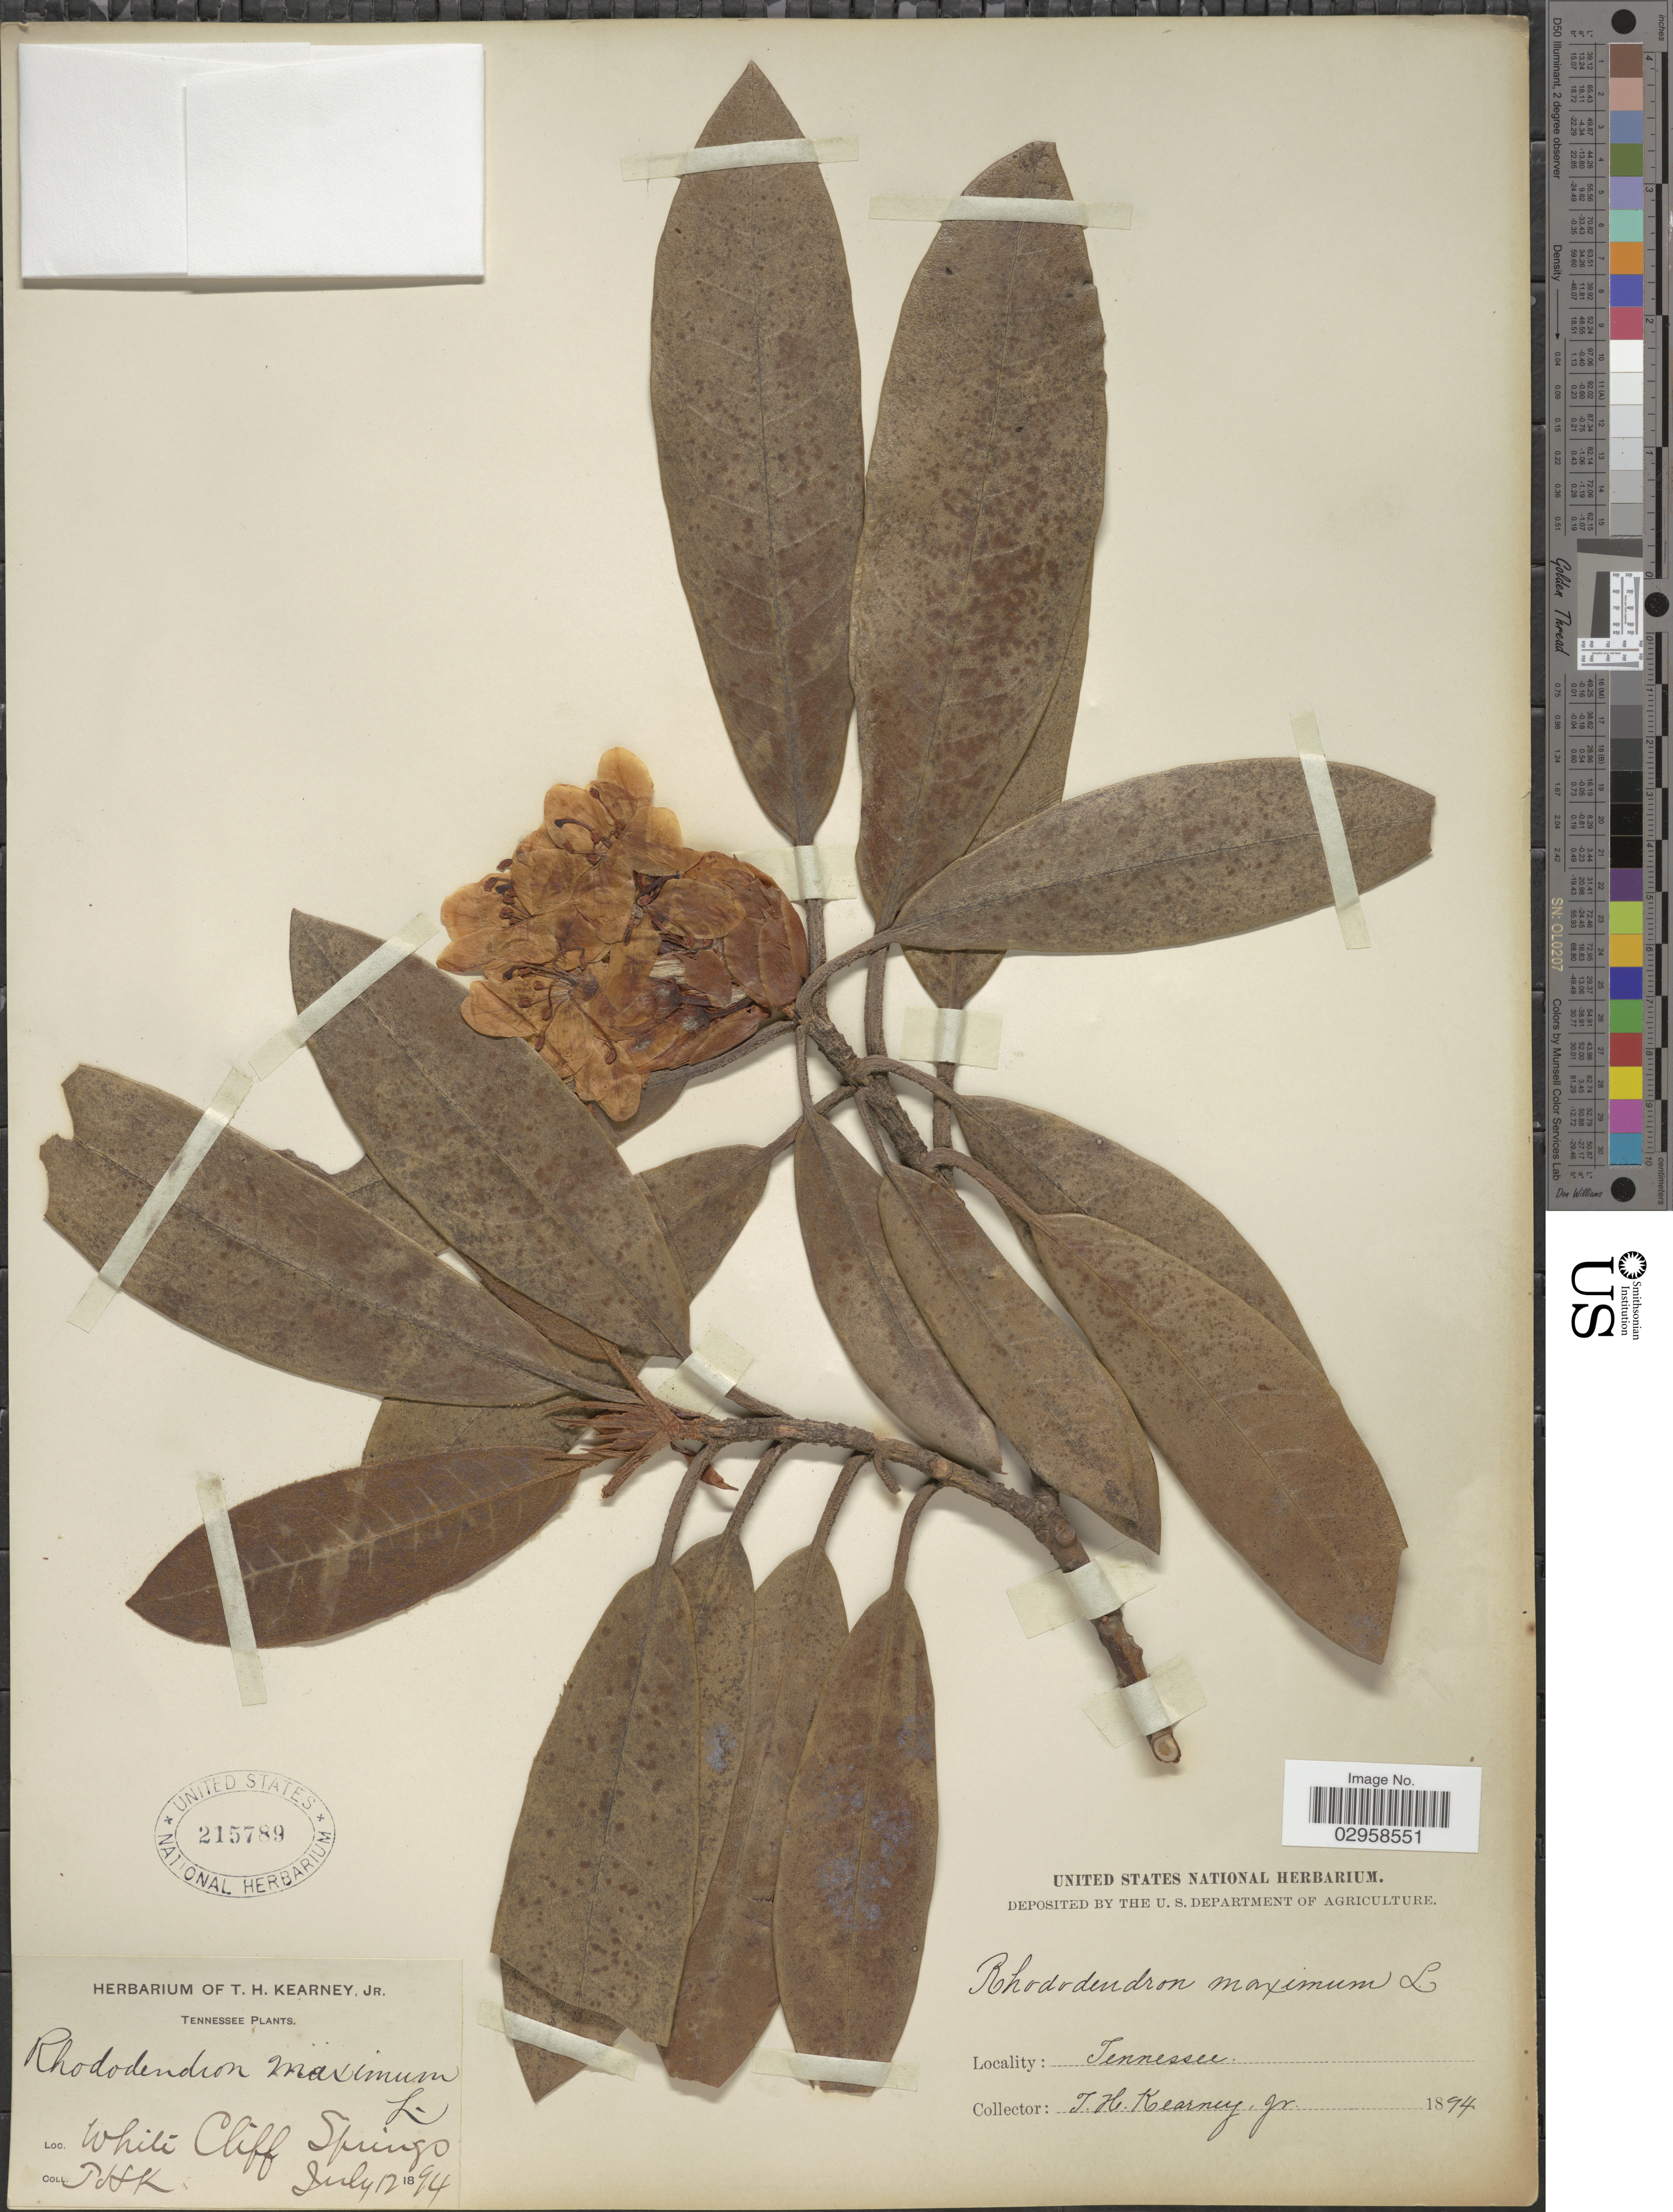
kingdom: Plantae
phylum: Tracheophyta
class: Magnoliopsida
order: Ericales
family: Ericaceae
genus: Rhododendron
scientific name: Rhododendron maximum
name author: L.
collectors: T. H. Kearney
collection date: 1894-07-12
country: United States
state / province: Tennessee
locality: White Cliff Springs.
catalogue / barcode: US 215789